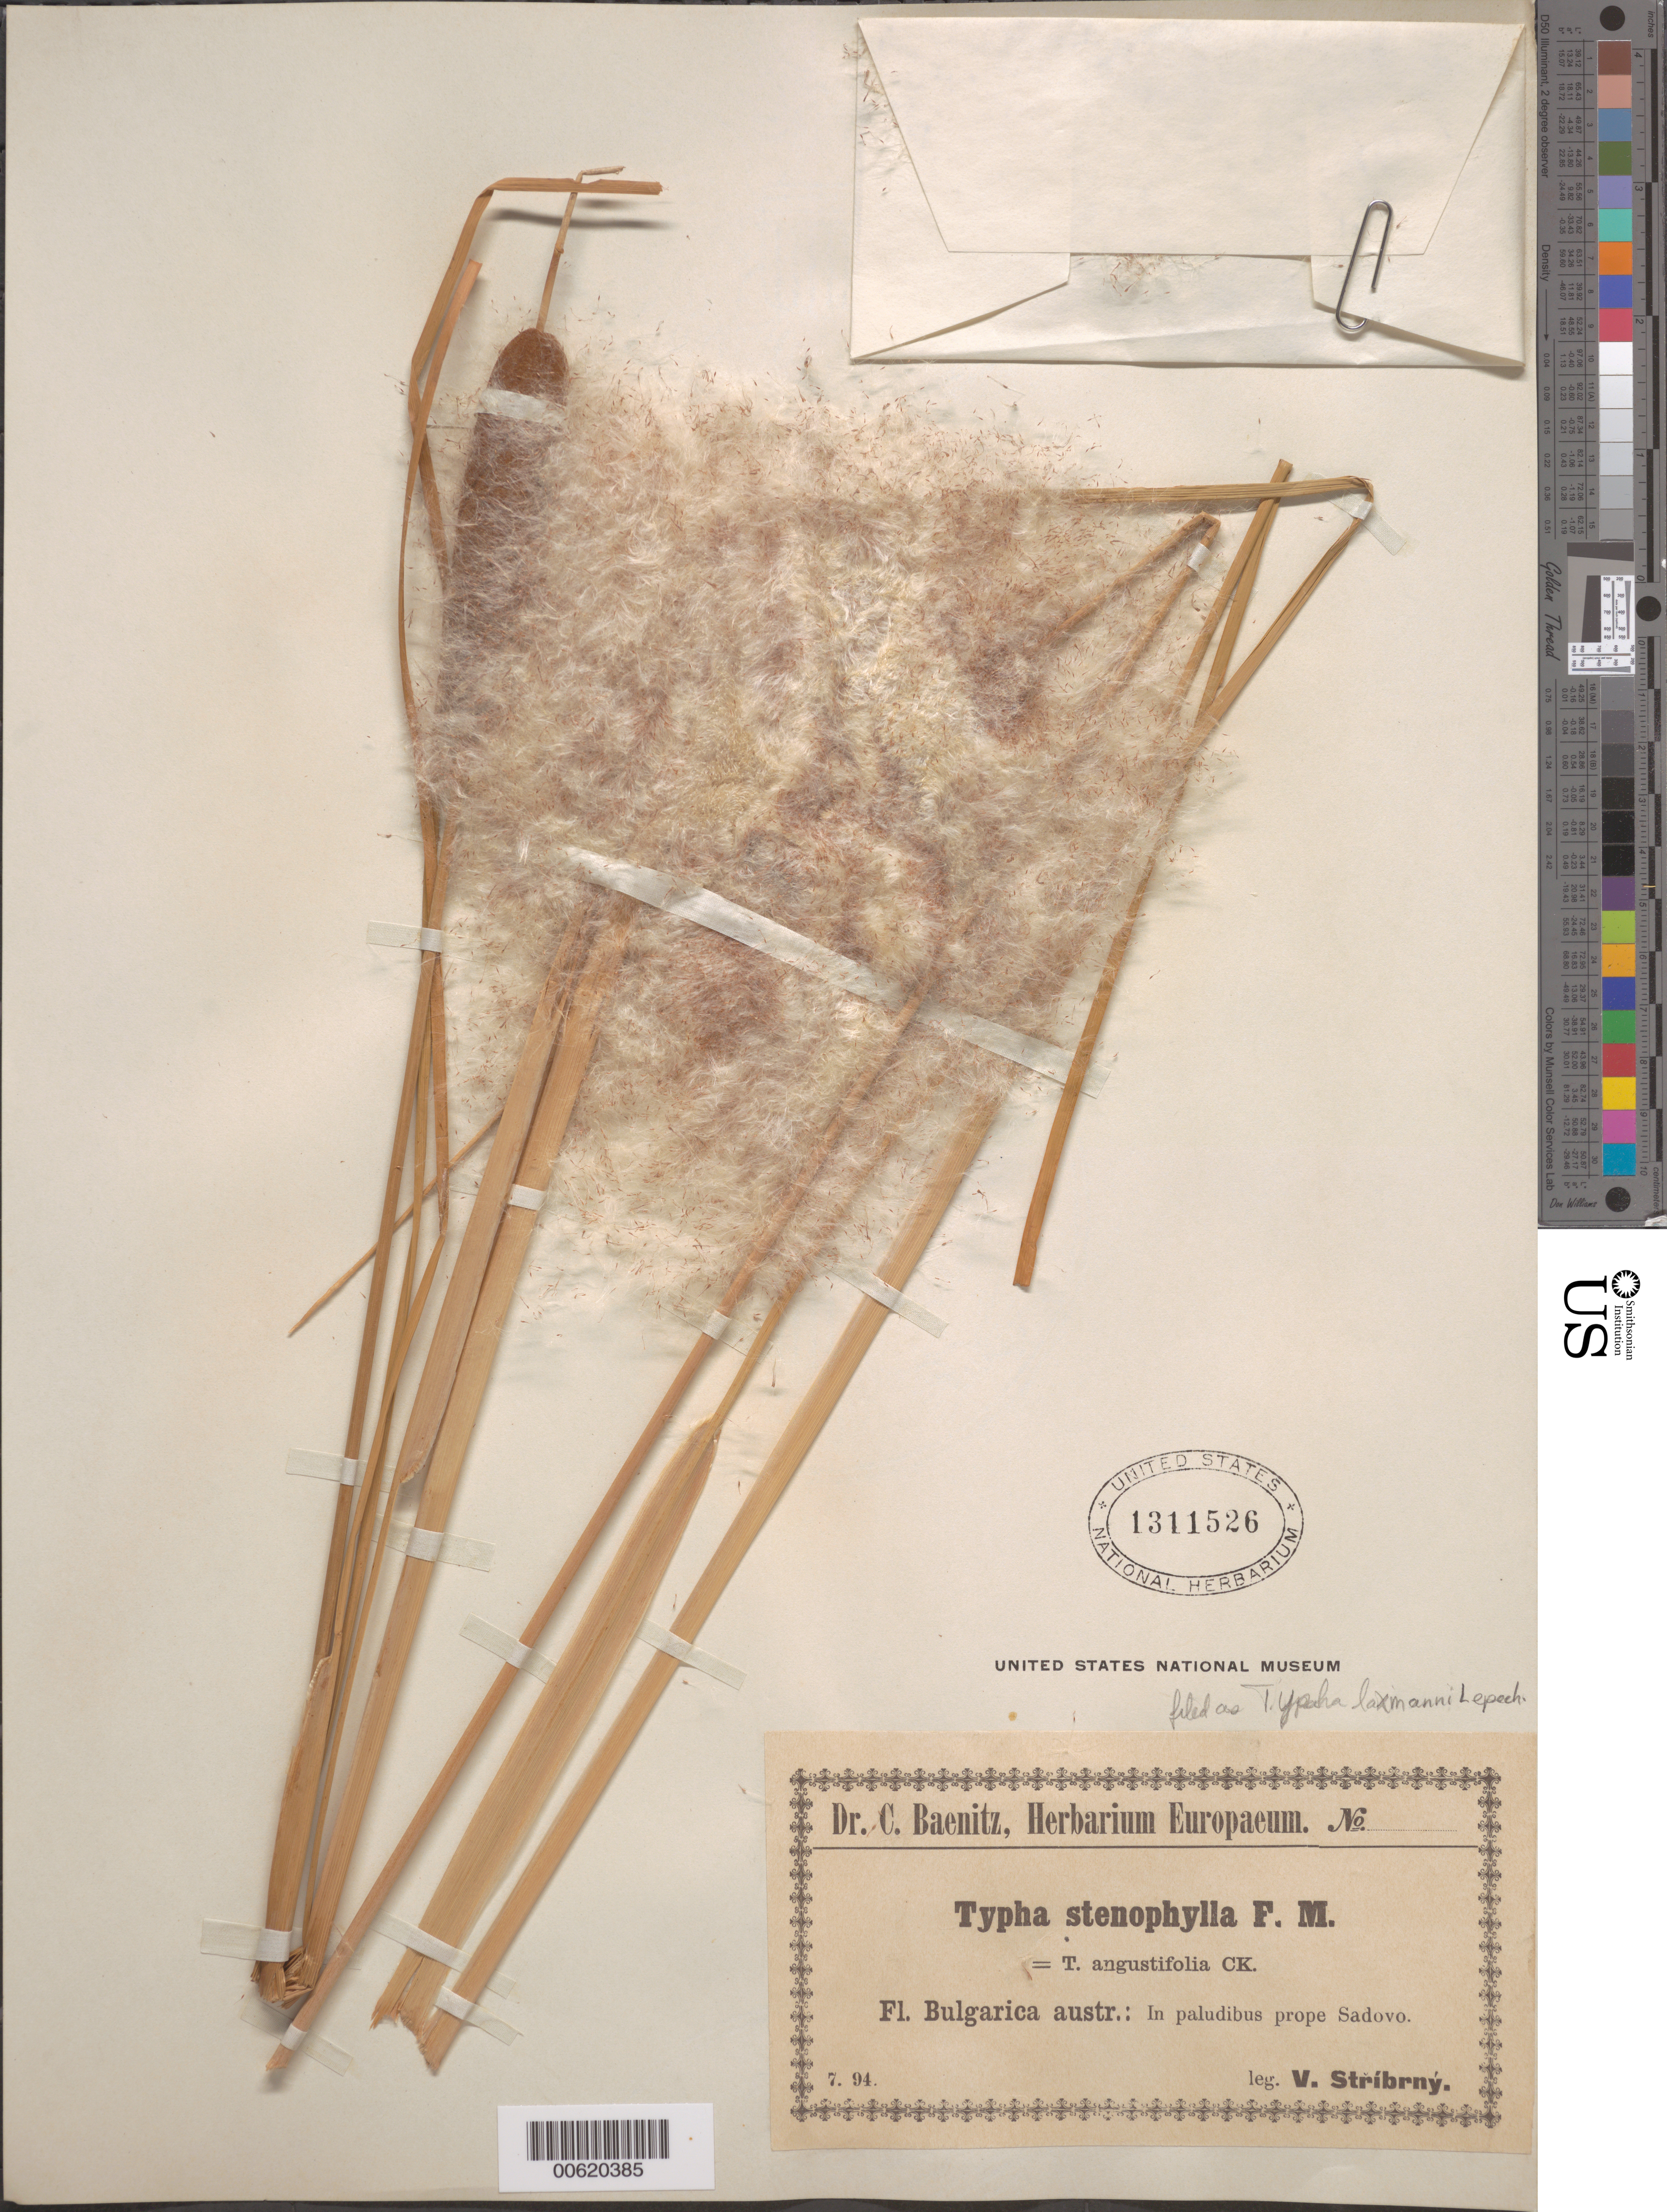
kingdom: Plantae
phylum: Tracheophyta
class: Liliopsida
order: Poales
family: Typhaceae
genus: Typha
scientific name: Typha laxmannii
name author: Lepech.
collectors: V. Stribrny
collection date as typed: Jul 1894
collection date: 1894-07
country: Bulgaria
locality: Near Sadovo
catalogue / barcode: US 1311526